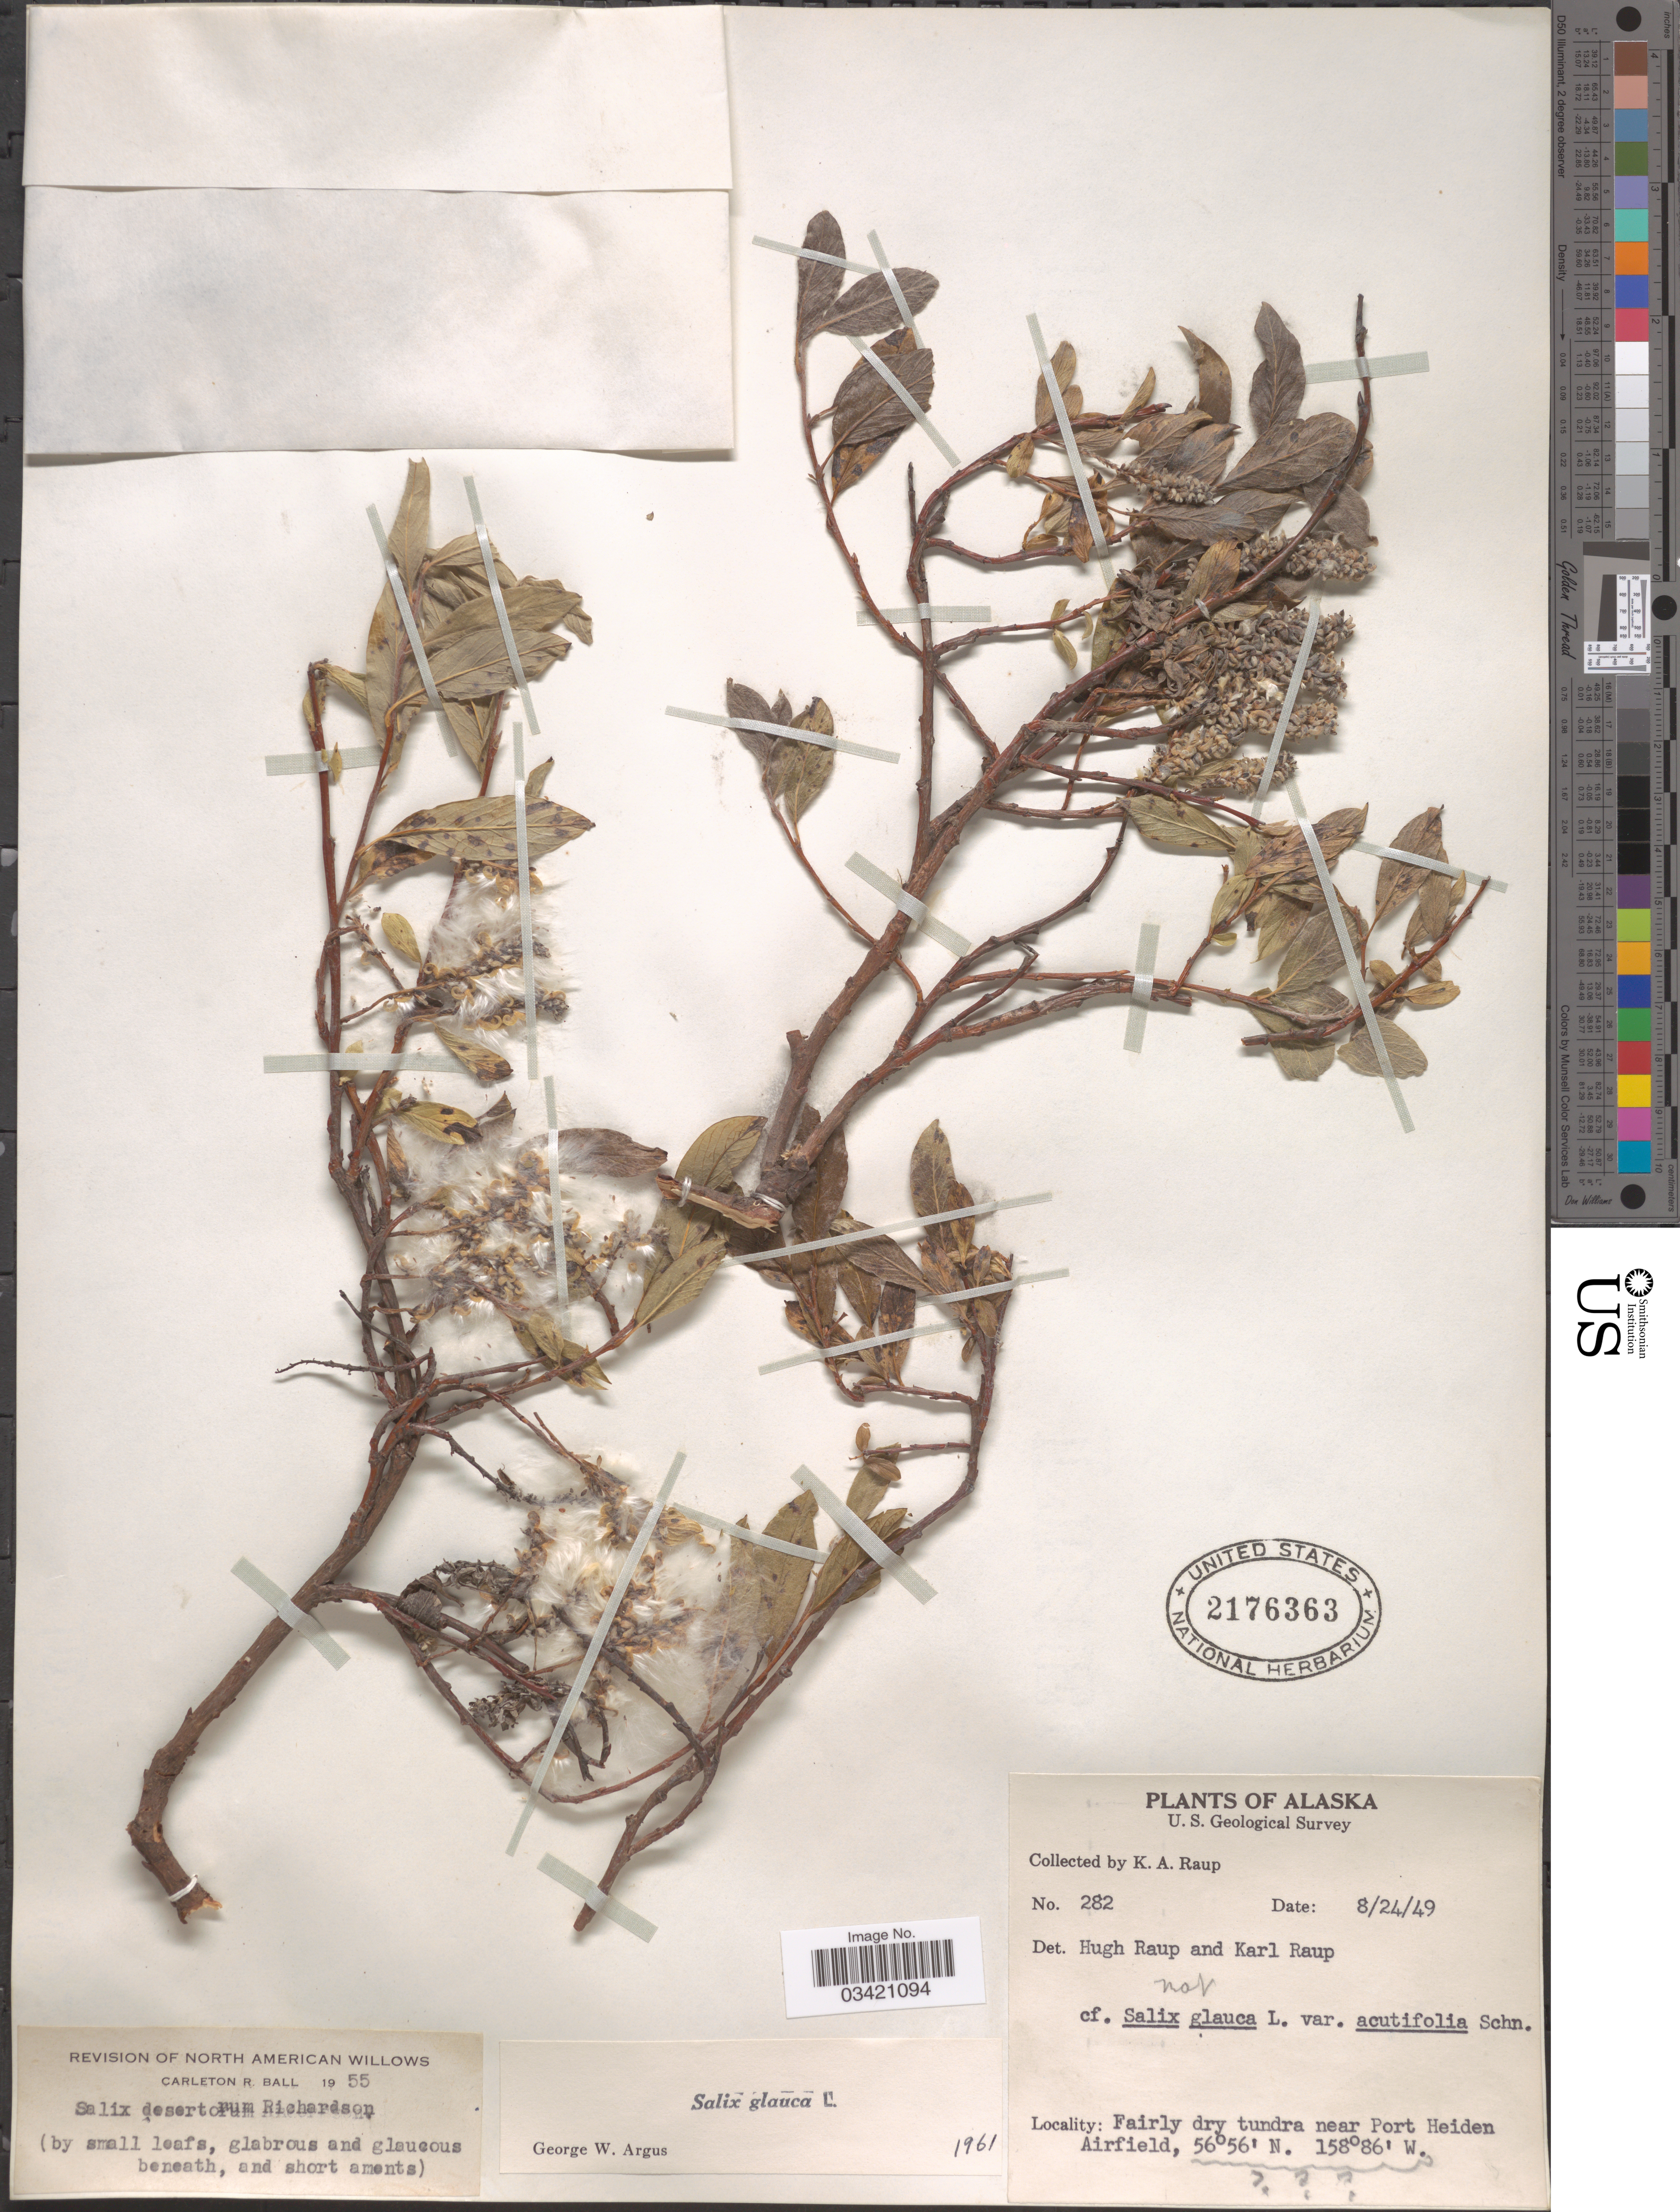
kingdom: Plantae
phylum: Tracheophyta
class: Magnoliopsida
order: Malpighiales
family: Salicaceae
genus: Salix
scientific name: Salix glauca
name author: L.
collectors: K. Raup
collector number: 282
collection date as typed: Transcribed d/m/y: 24/8/49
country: United States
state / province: Alaska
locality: Fairly dry tundra near Port Heiden Airfield.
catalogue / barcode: US 2176363